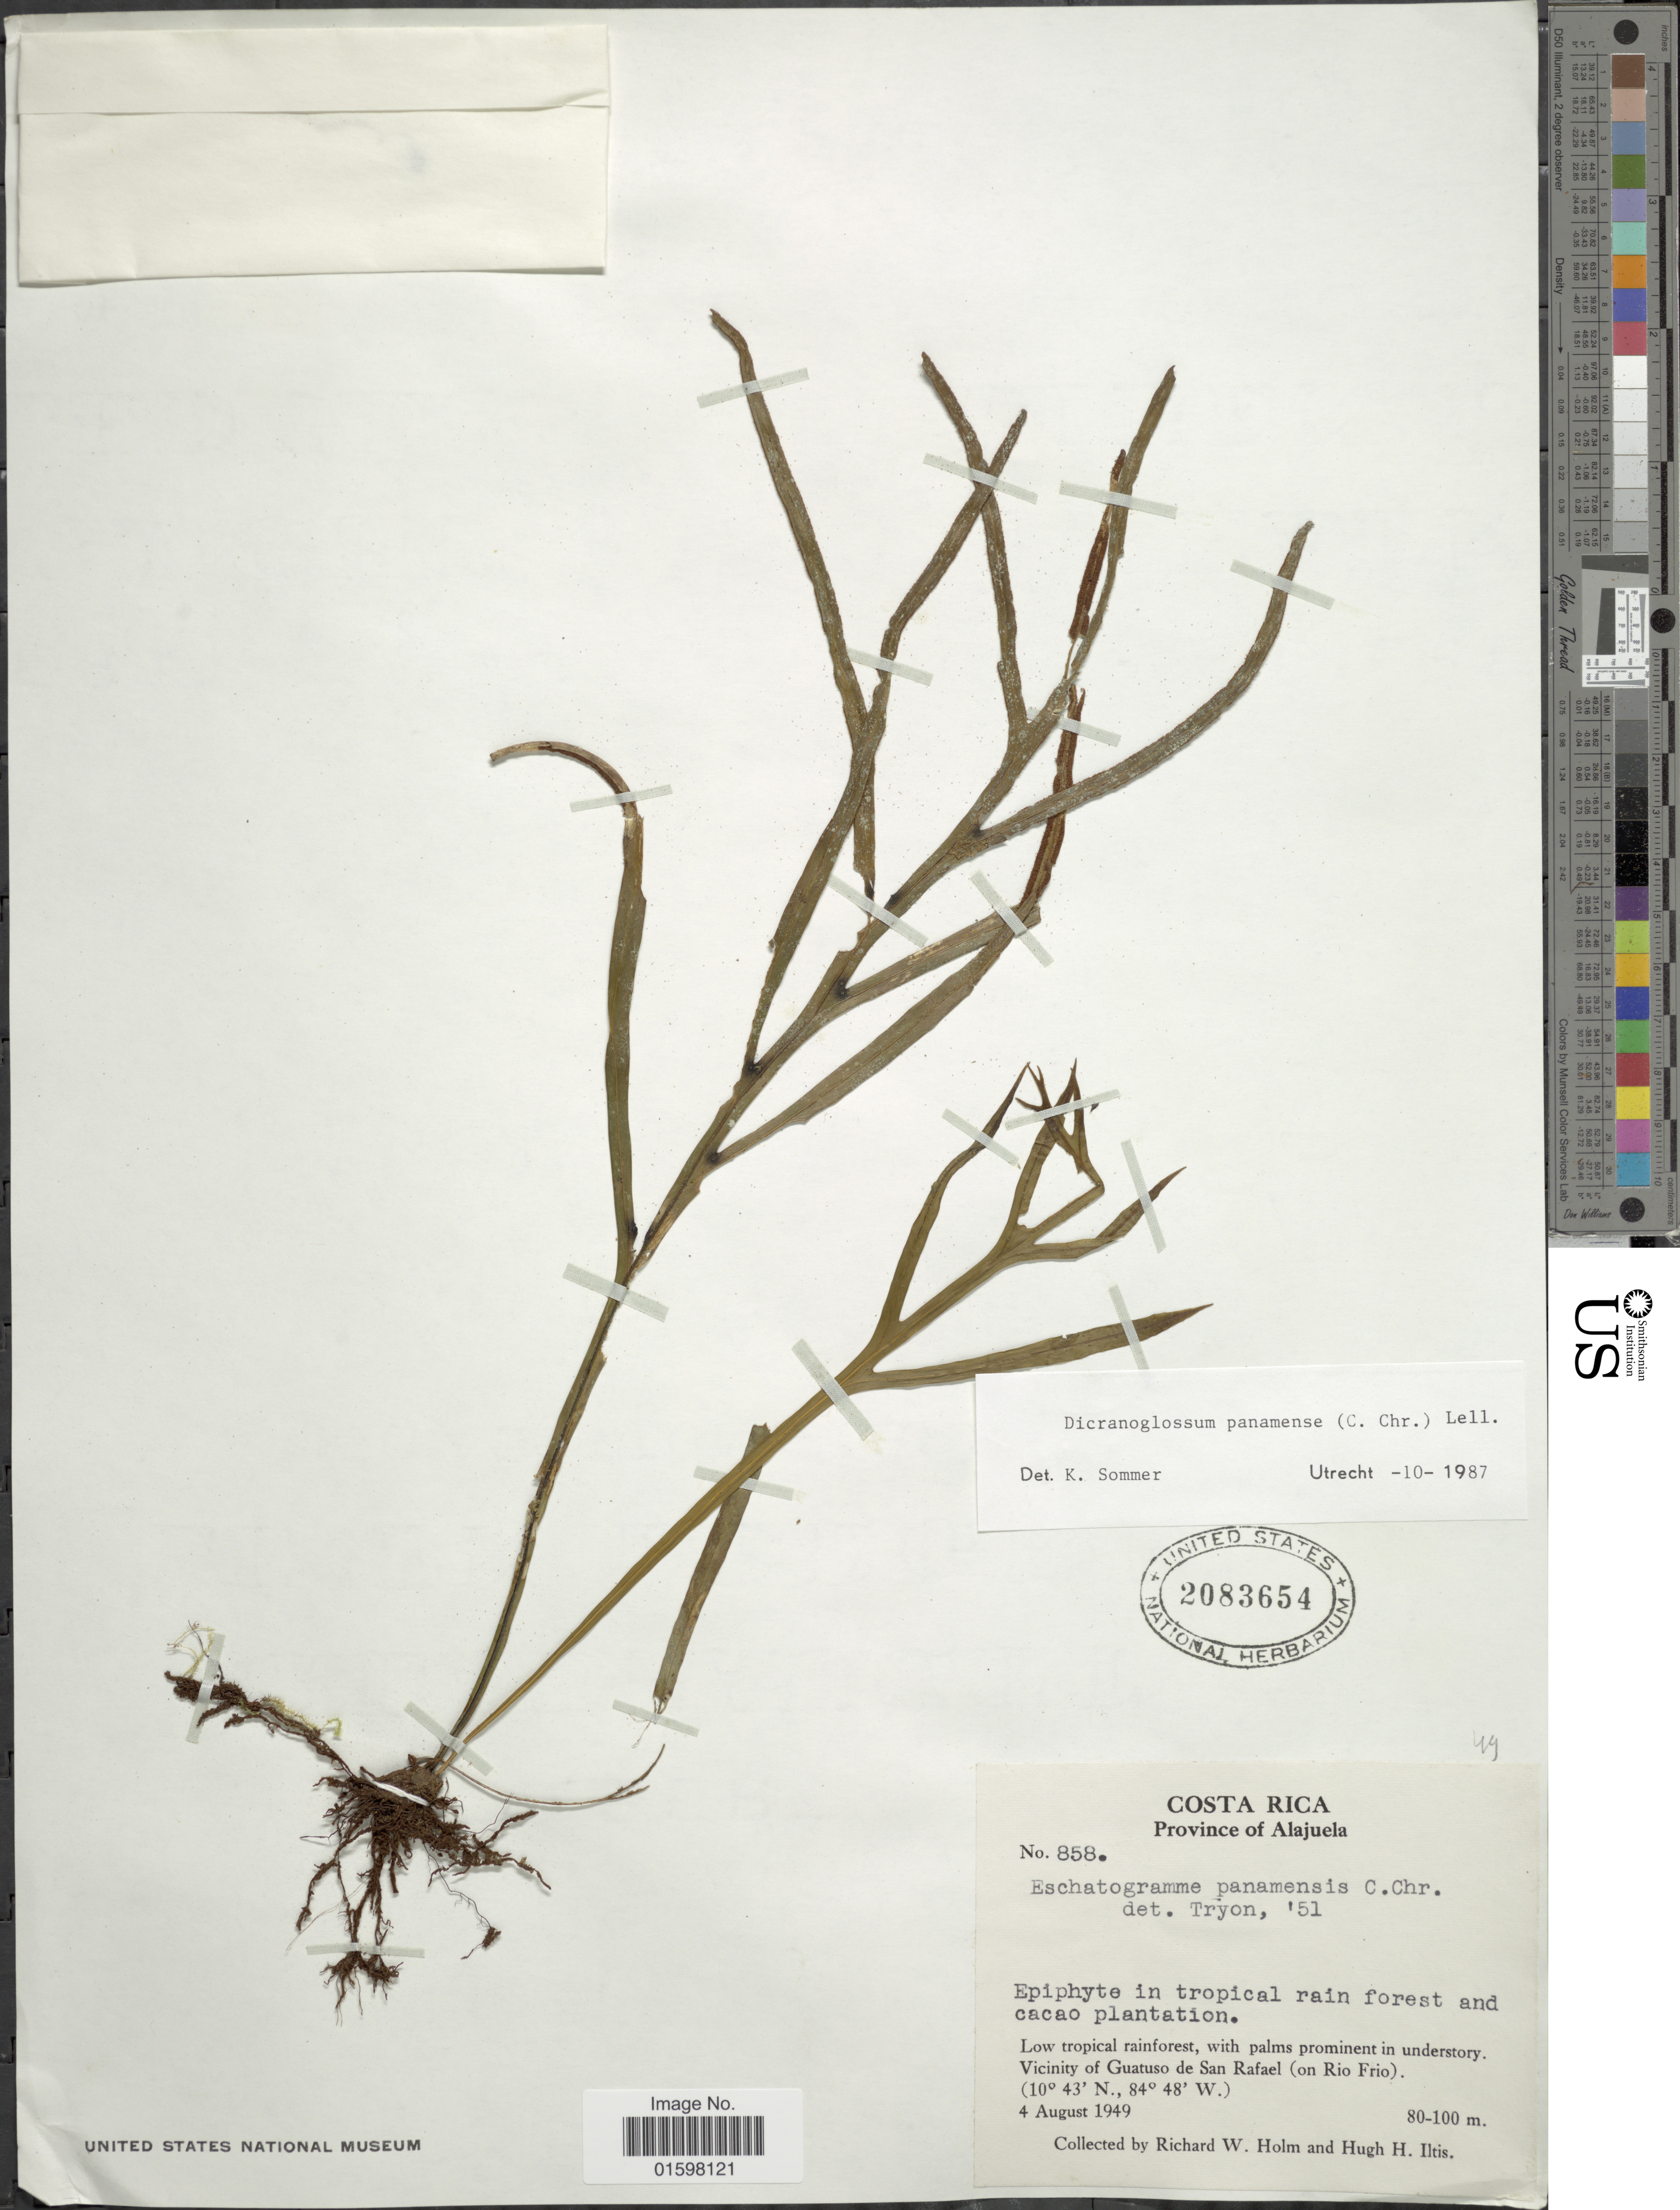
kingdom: Plantae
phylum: Tracheophyta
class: Polypodiopsida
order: Polypodiales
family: Polypodiaceae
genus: Pleopeltis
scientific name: Pleopeltis panamensis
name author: (Weath.) Pic. Serm.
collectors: R. W. Holm & H. H. Iltis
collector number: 858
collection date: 1949-08-04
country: Costa Rica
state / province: Alajuela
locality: Viciniiuty of Guatuso de San Rafael (on Rio Frio)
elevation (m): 80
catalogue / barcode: US 2083654